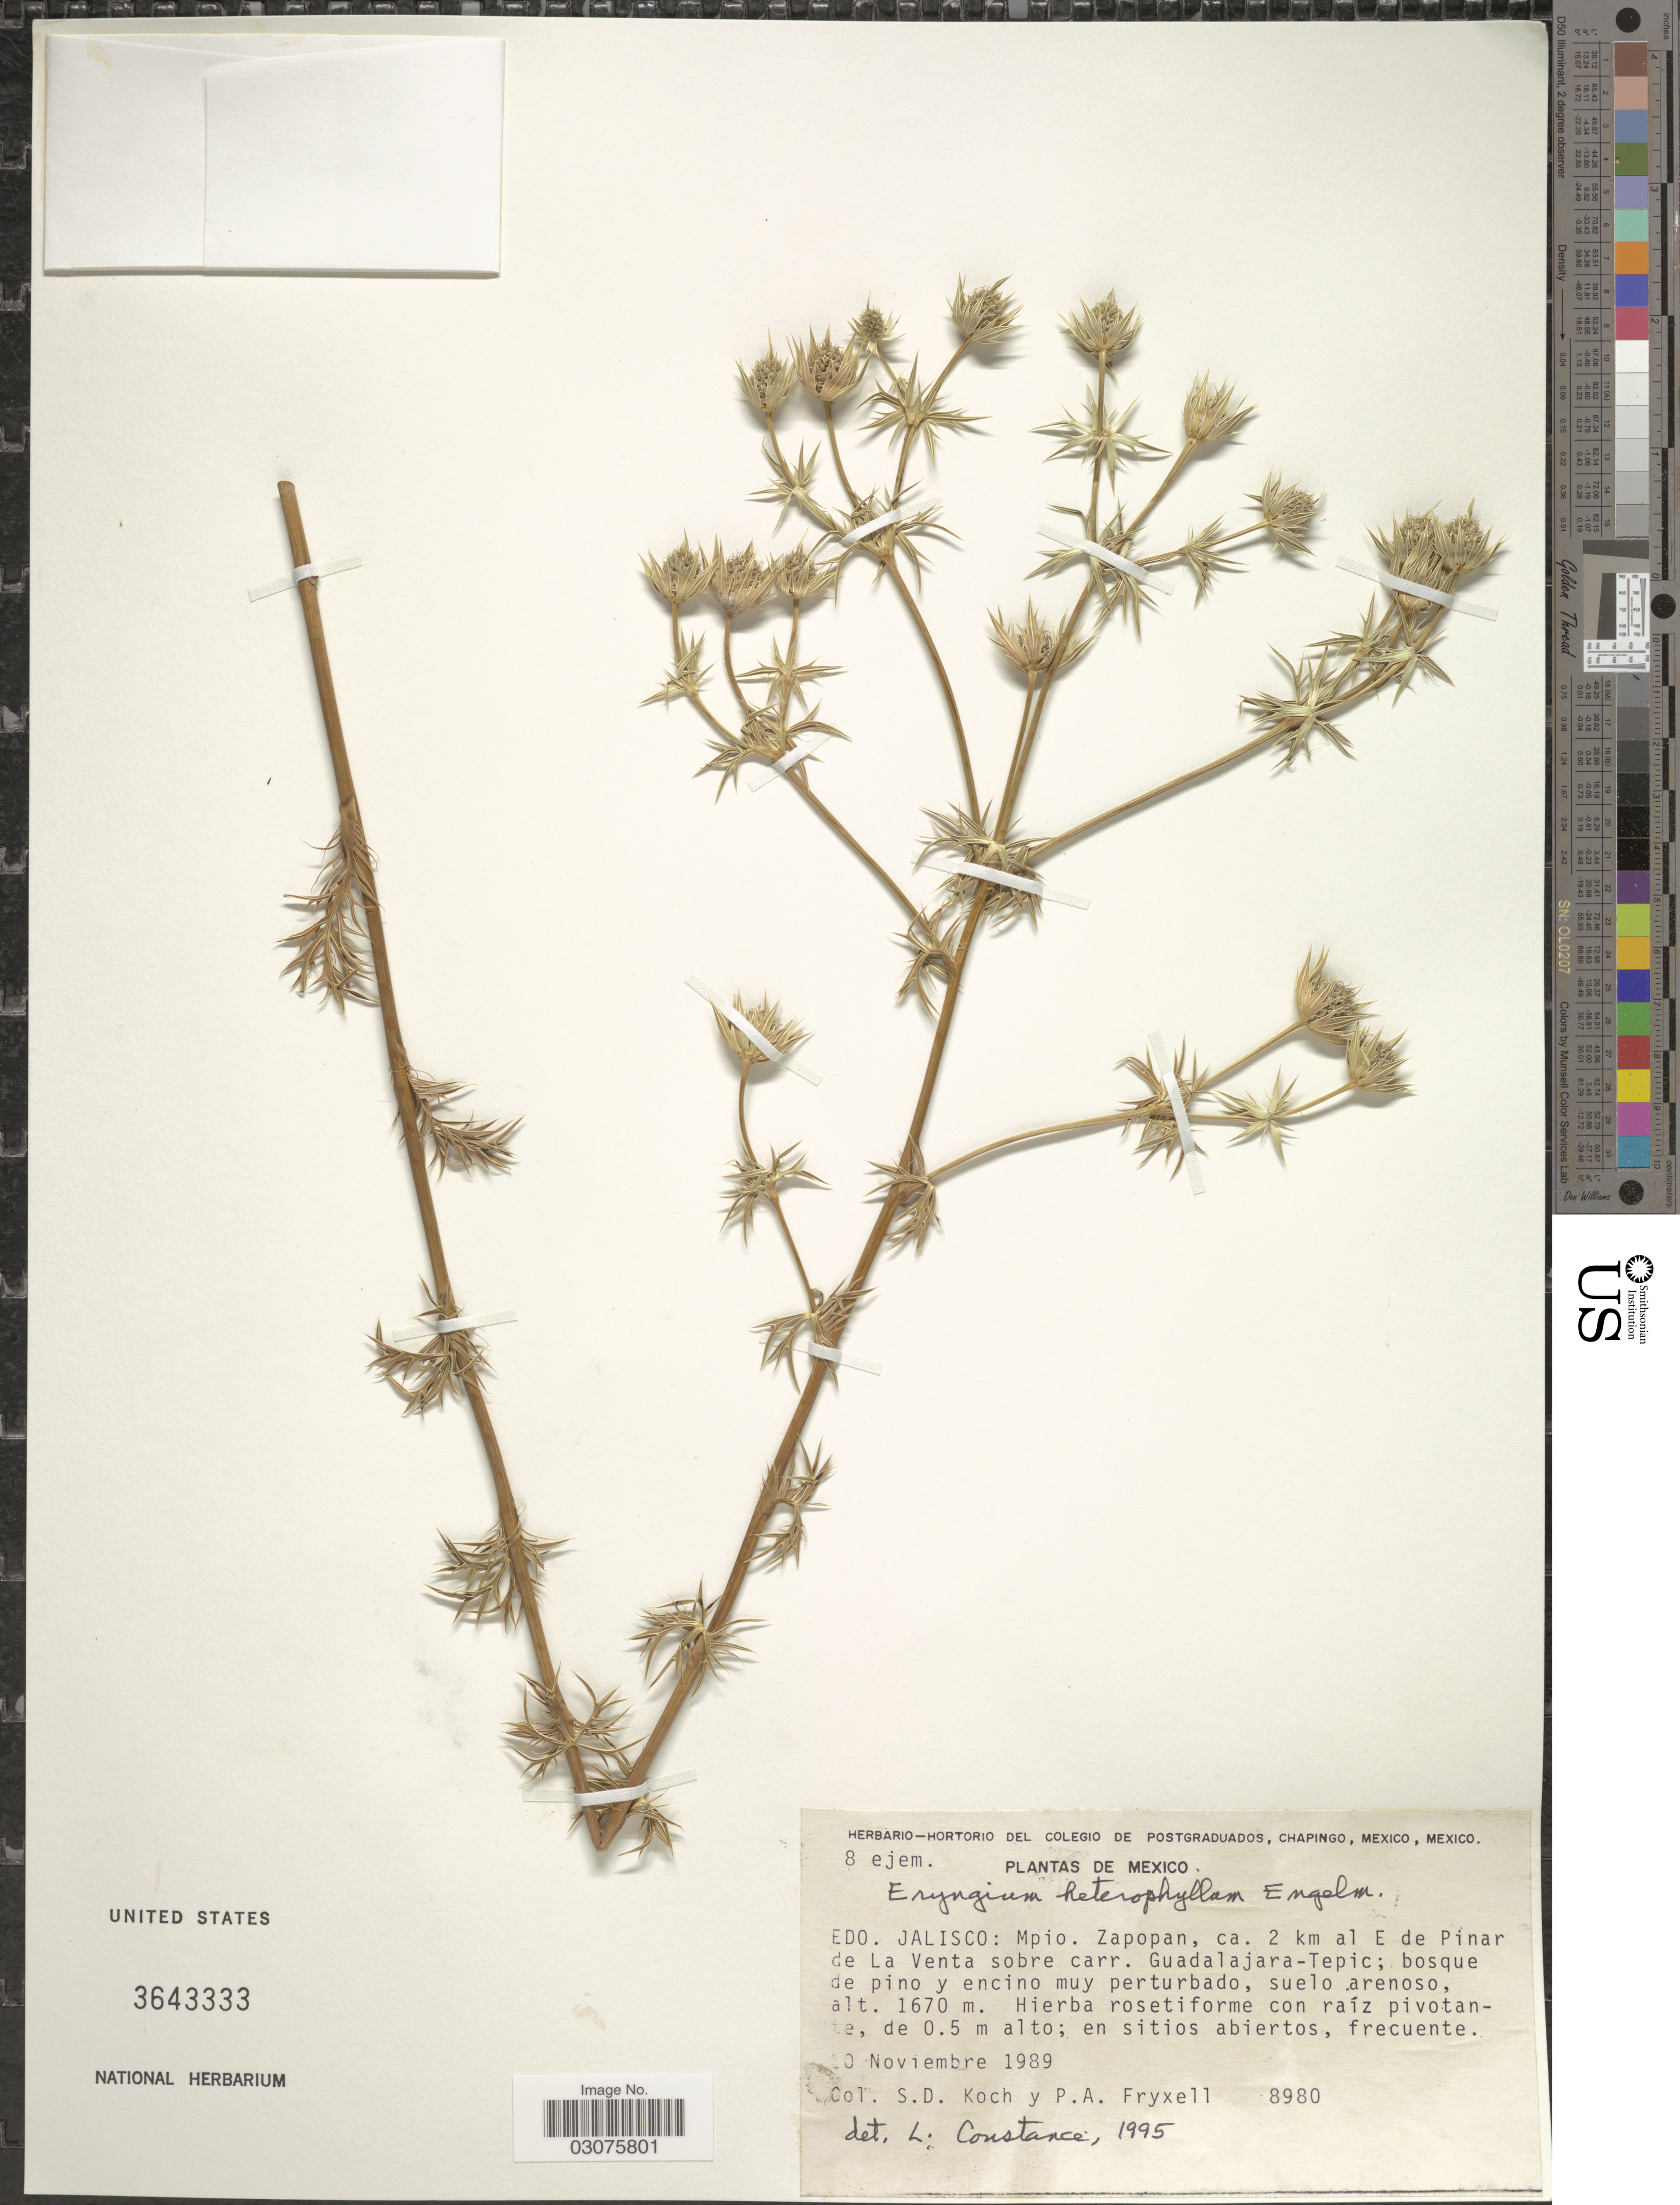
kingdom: Plantae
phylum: Tracheophyta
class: Magnoliopsida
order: Apiales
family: Apiaceae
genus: Eryngium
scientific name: Eryngium heterophyllum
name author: Engelm.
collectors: S. Koch & P. A. Fryxell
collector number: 8980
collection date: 1989-11-10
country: Mexico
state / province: Jalisco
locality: Edo. Jalisco: Mpio. Zapopan, ca. 2 km al E de Pinar de La Venta sobre carr. Guadalajara-Tepic.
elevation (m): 1670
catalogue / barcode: US 3643333